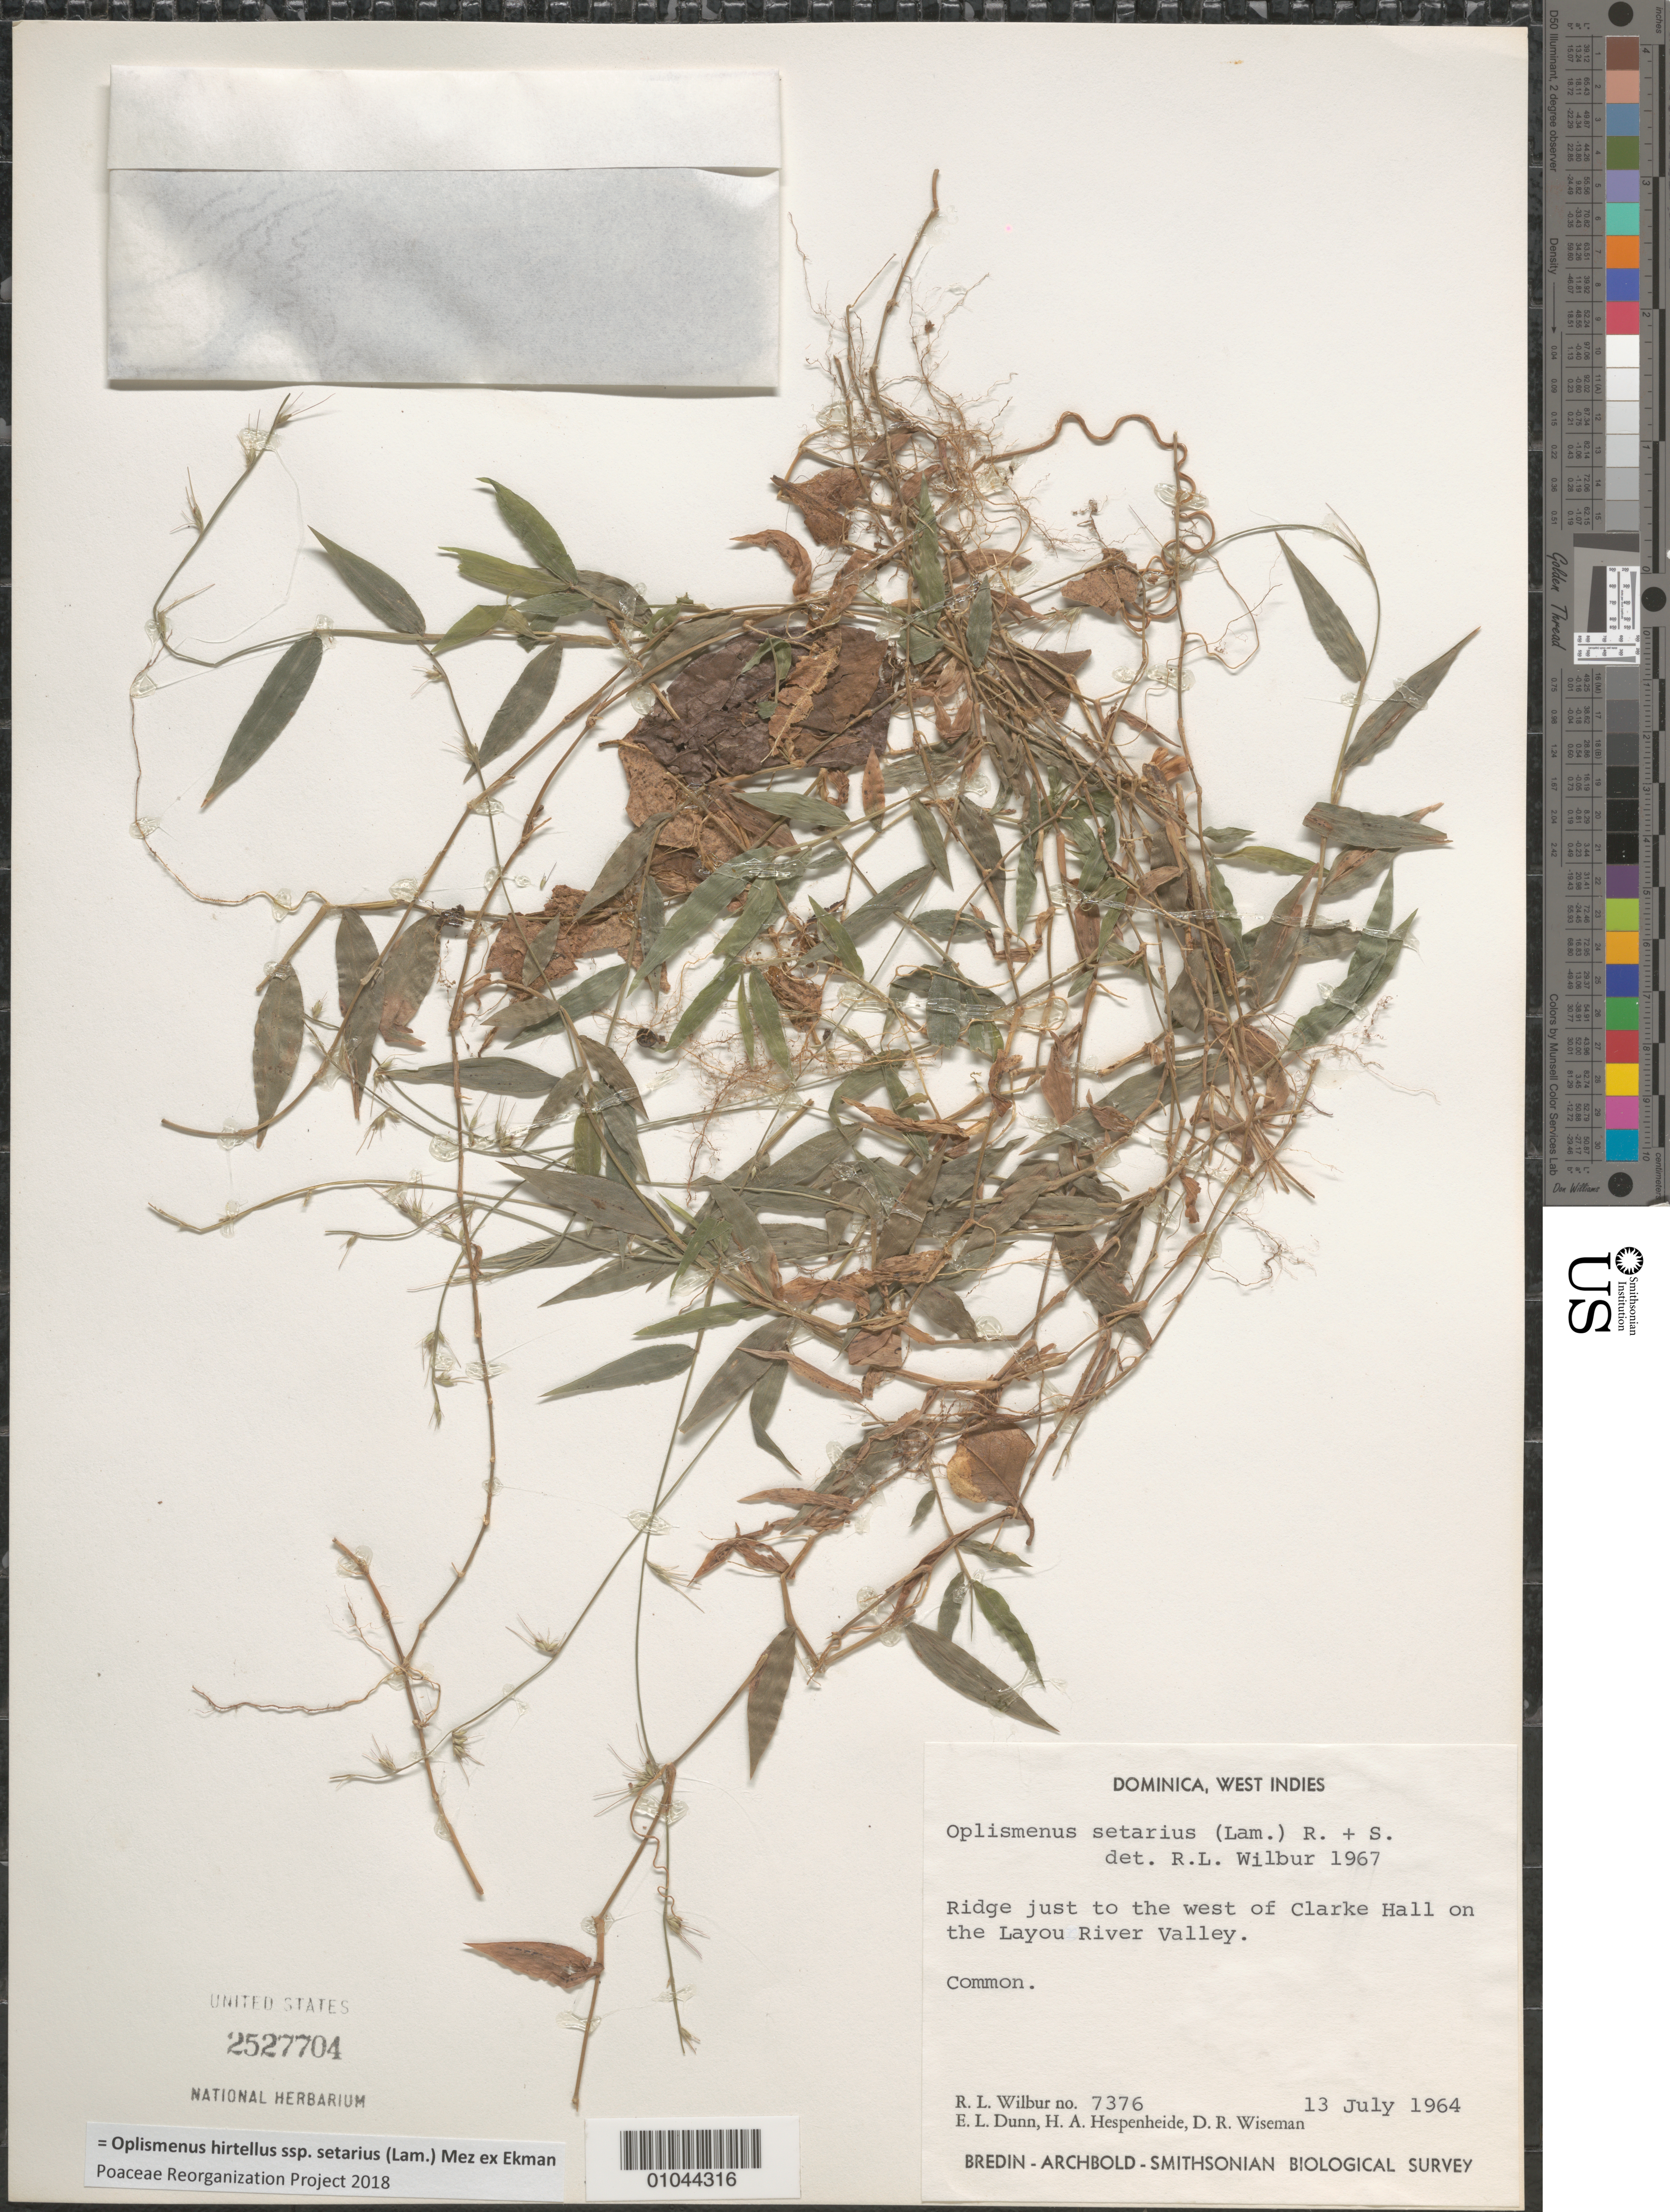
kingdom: Plantae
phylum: Tracheophyta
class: Liliopsida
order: Poales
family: Poaceae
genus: Oplismenus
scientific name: Oplismenus hirtellus subsp. setarius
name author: (Lam.) Mez ex Ekman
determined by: Poaceae Reorganization Project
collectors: R. L. Wilbur, E. Dunn, H. A. Hespenheide & D. R. Wiseman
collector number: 7376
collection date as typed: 13 Jul 1964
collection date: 1964-07-13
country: Dominica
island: Dominica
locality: Ridge just to the west of Clarke Hall on the Layou River Valley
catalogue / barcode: US 2527704